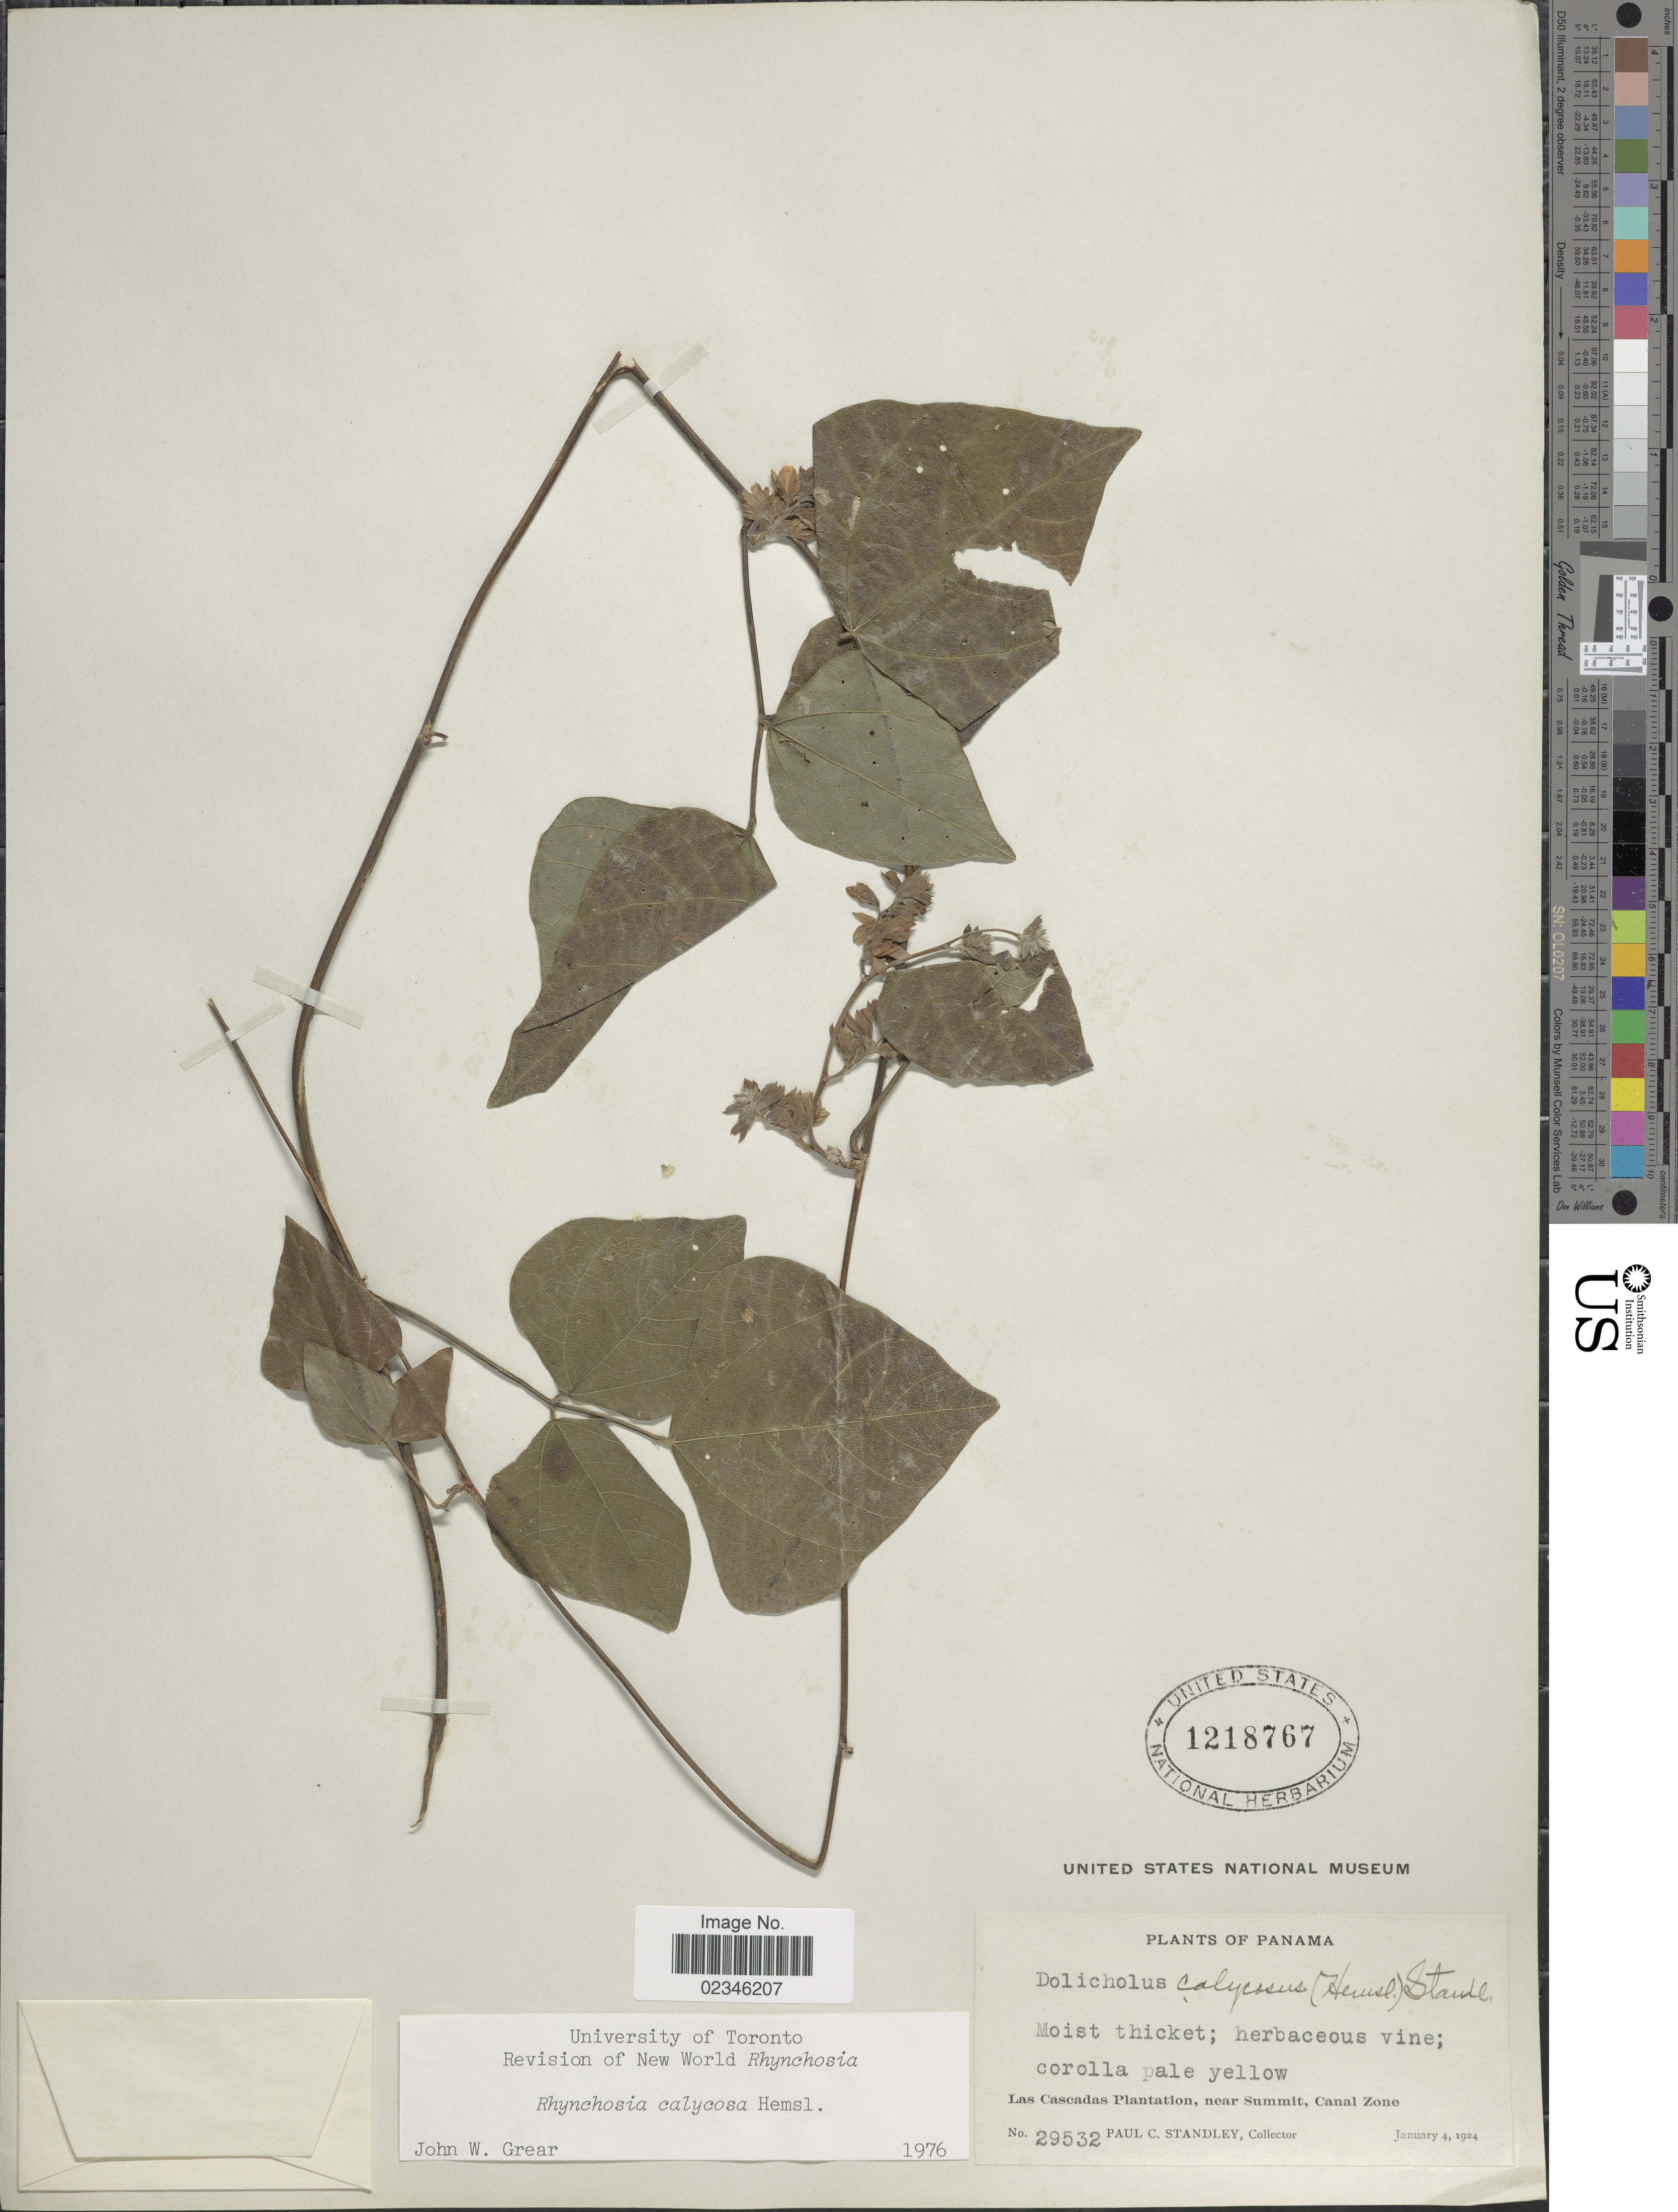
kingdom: Plantae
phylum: Tracheophyta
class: Magnoliopsida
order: Fabales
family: Fabaceae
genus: Rhynchosia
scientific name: Rhynchosia calycosa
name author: Hemsl.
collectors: P. C. Standley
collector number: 29532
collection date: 1924-01-04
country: Panama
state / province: Colón / Panamá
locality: Las Cascadas Plantation, near Summit, Canal Zone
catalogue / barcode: US 1218767